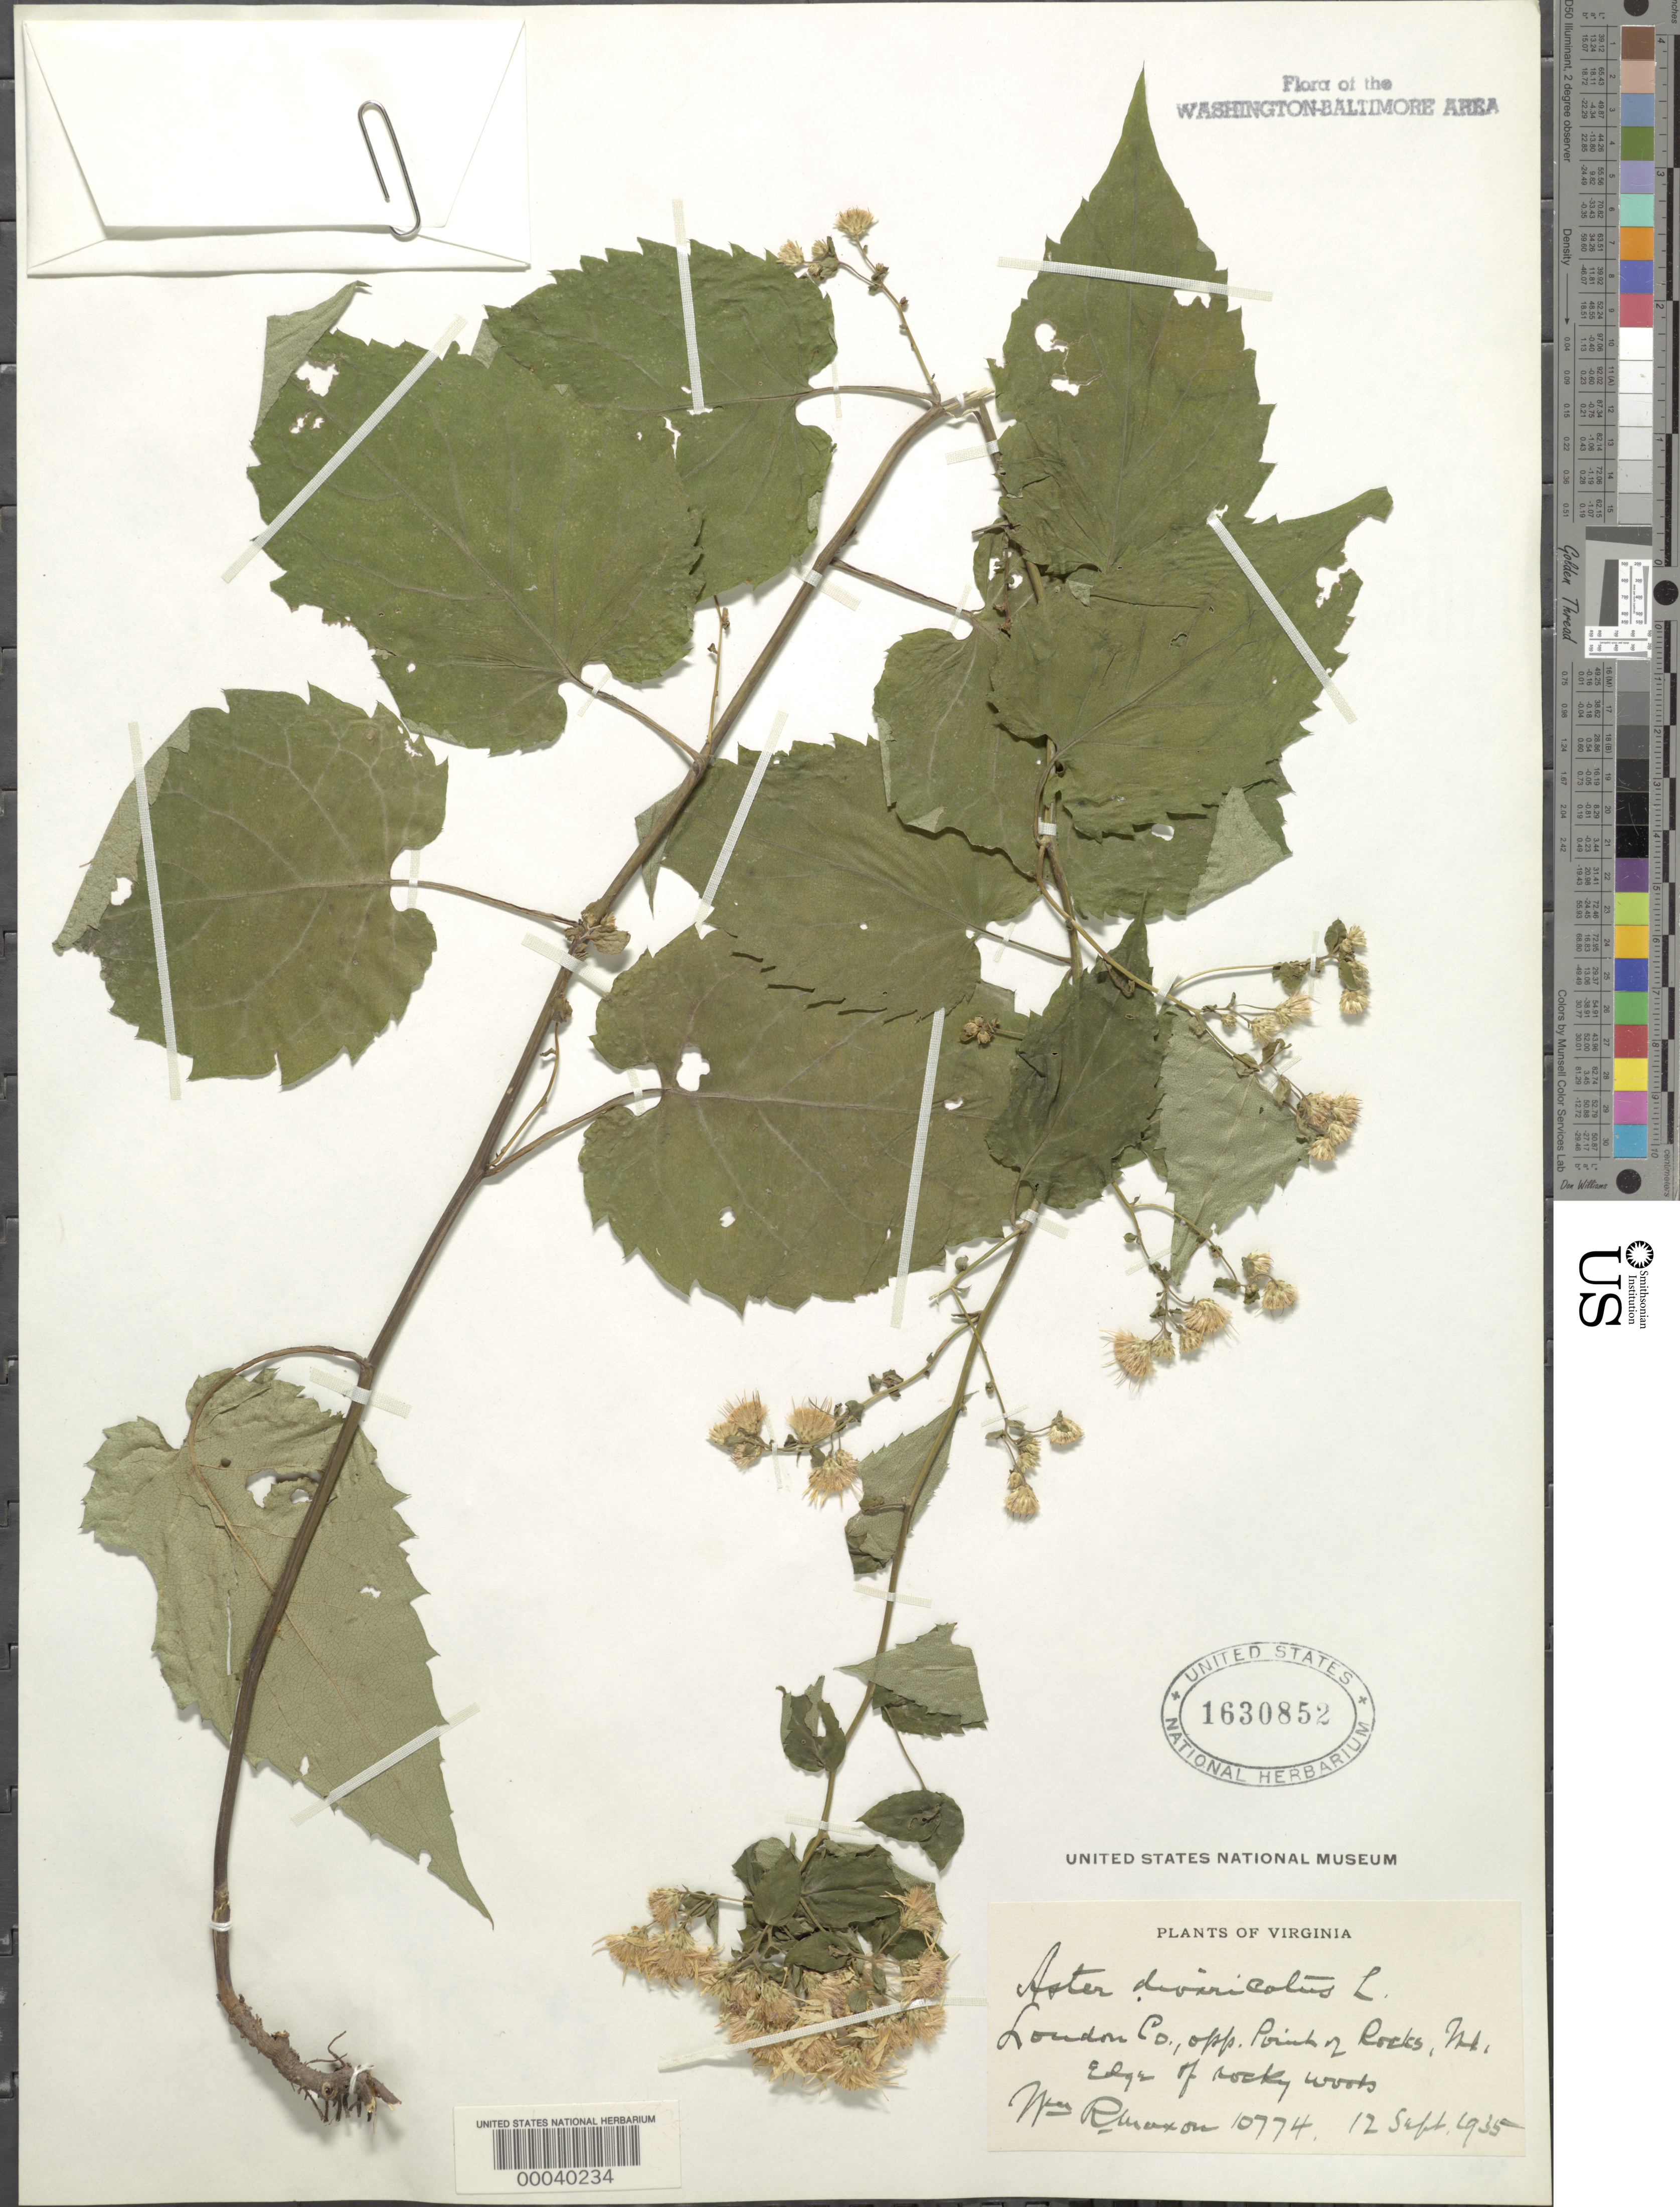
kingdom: Plantae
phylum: Tracheophyta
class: Magnoliopsida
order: Asterales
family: Asteraceae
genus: Eurybia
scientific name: Eurybia divaricata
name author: (L.) G.L. Nesom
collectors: W. R. Maxon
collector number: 10774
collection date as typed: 12 Sep 1935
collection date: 1935-09-12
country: United States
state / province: Virginia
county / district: Loudoun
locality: opposite Point of Rocks C. & O. Canal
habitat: Edge of rocky woods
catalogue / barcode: US 1630852